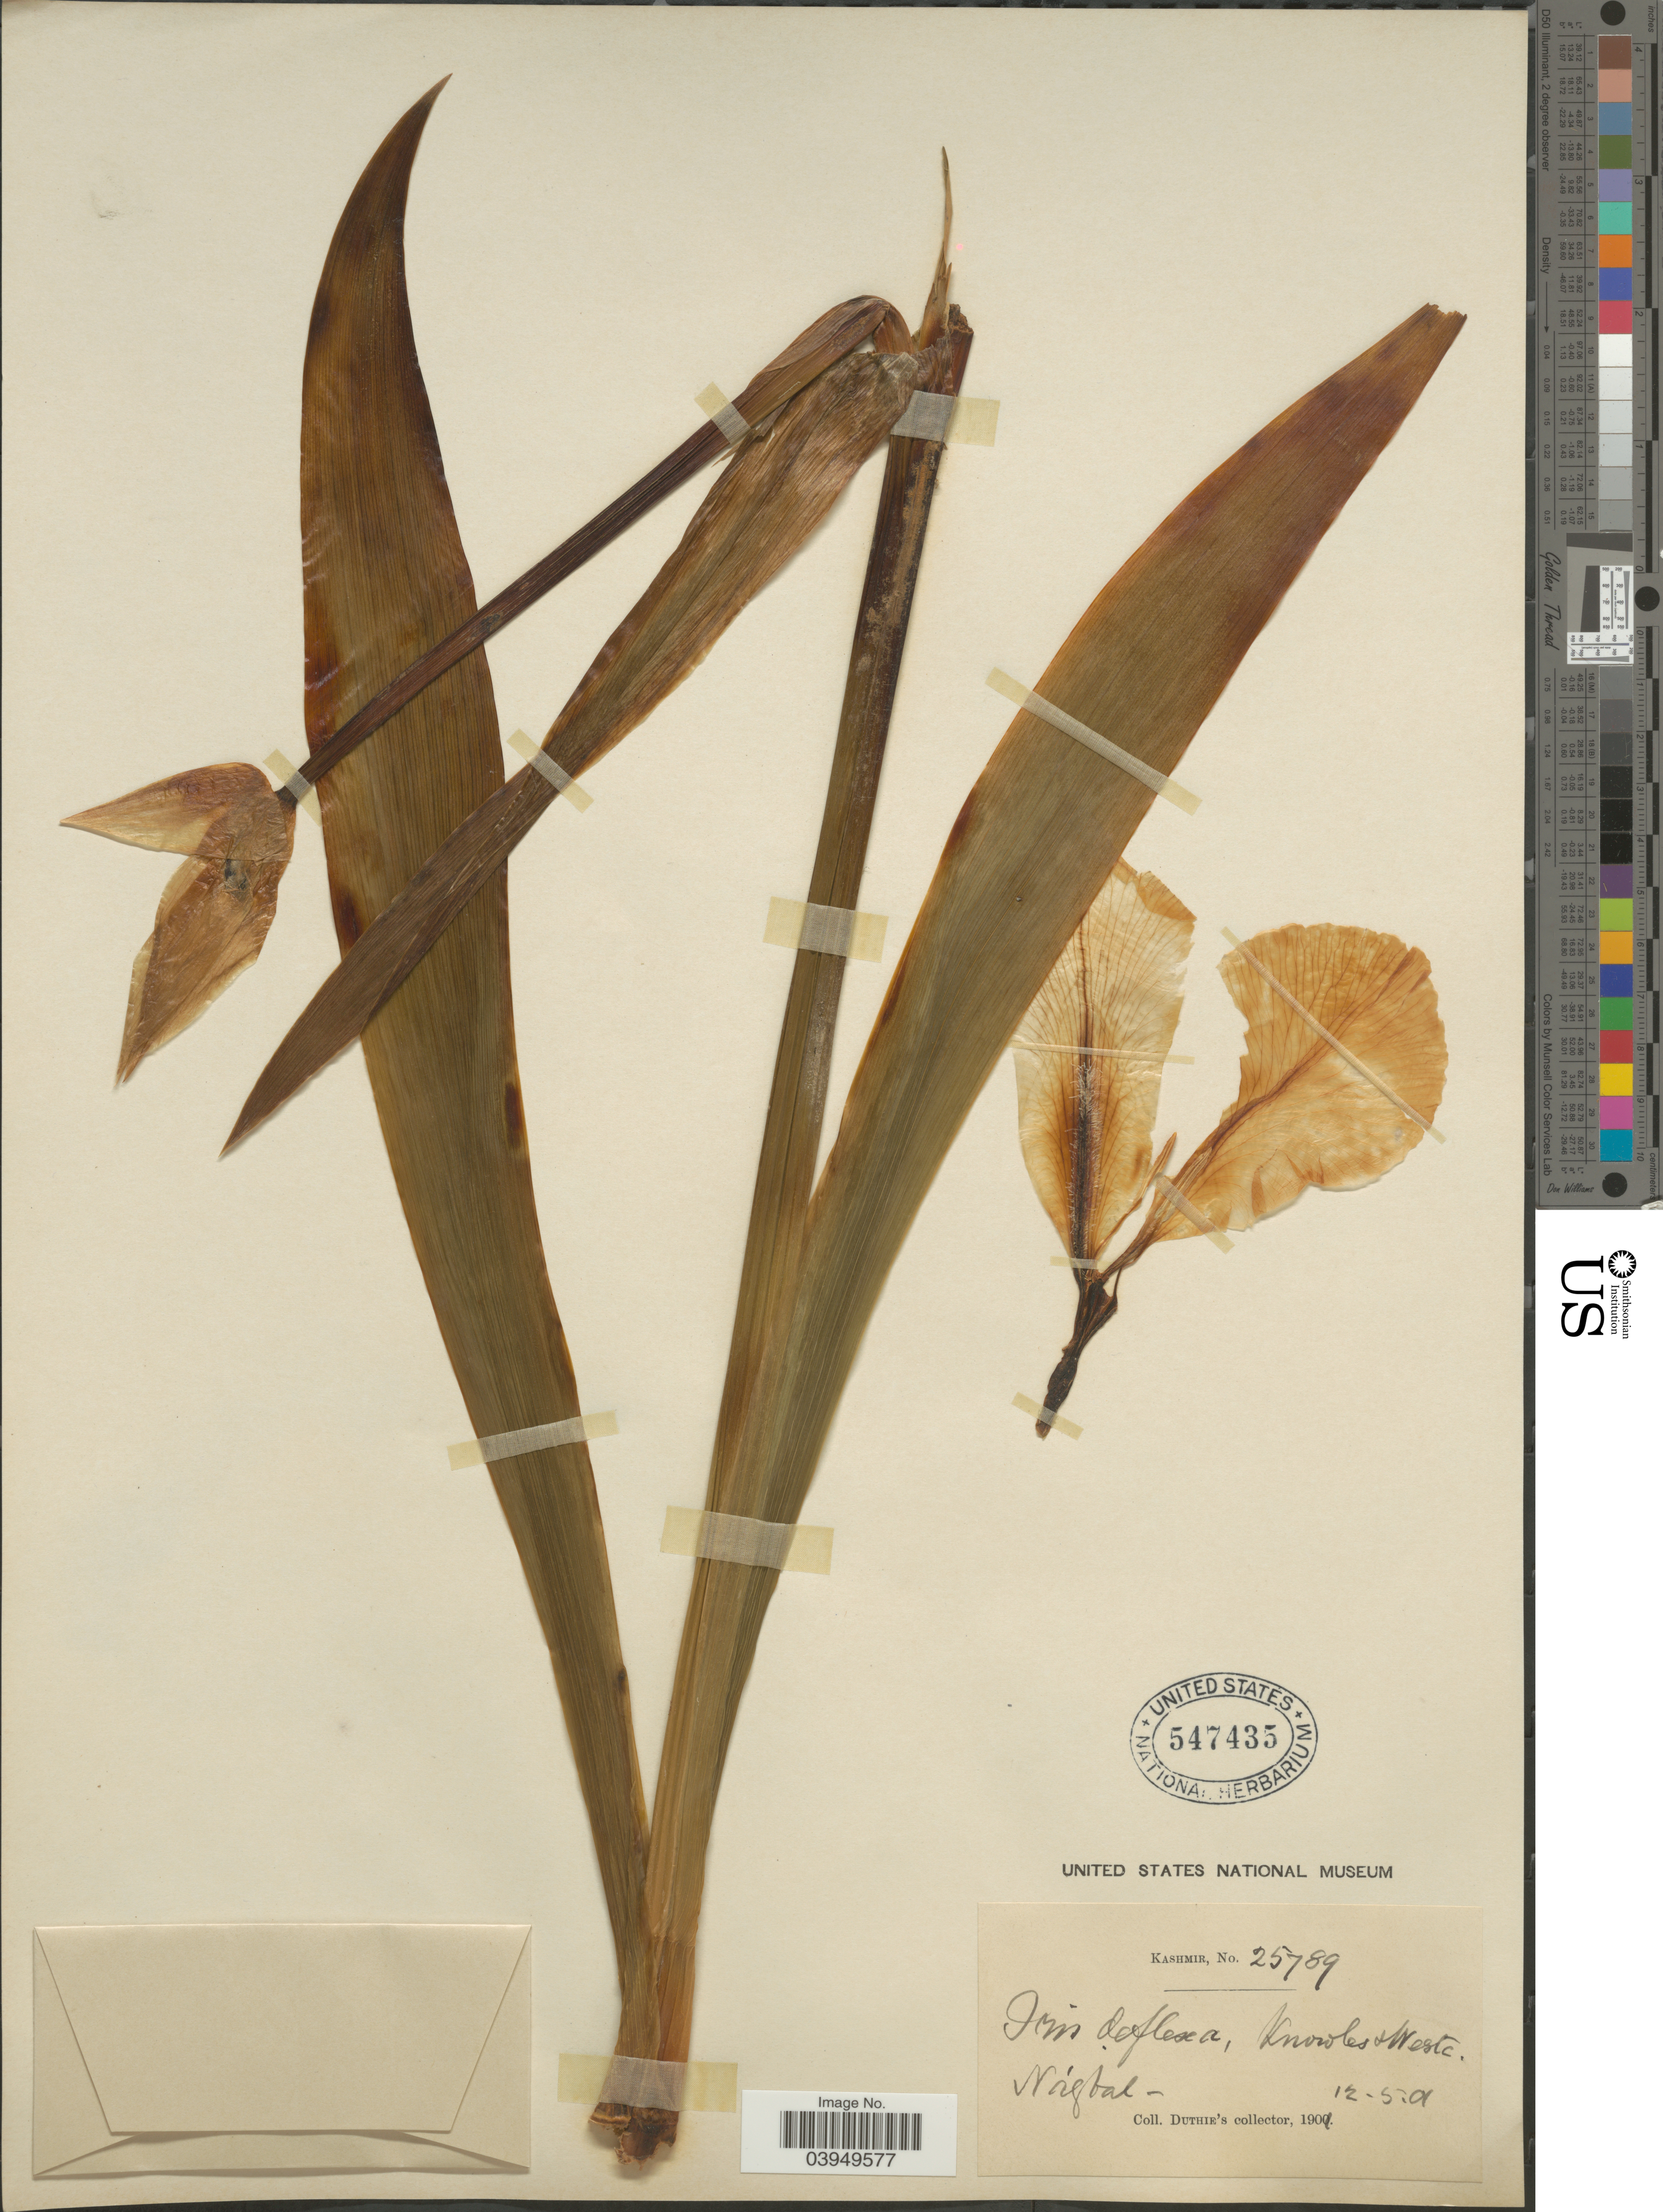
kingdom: Plantae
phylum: Tracheophyta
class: Liliopsida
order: Asparagales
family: Iridaceae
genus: Iris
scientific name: Iris deflexa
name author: Knowles & Westc.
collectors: Duthie's collector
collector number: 25789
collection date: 1901-05-12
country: India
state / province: Jammu and Kashmir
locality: Kashmir. Nágbal.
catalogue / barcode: US 547435